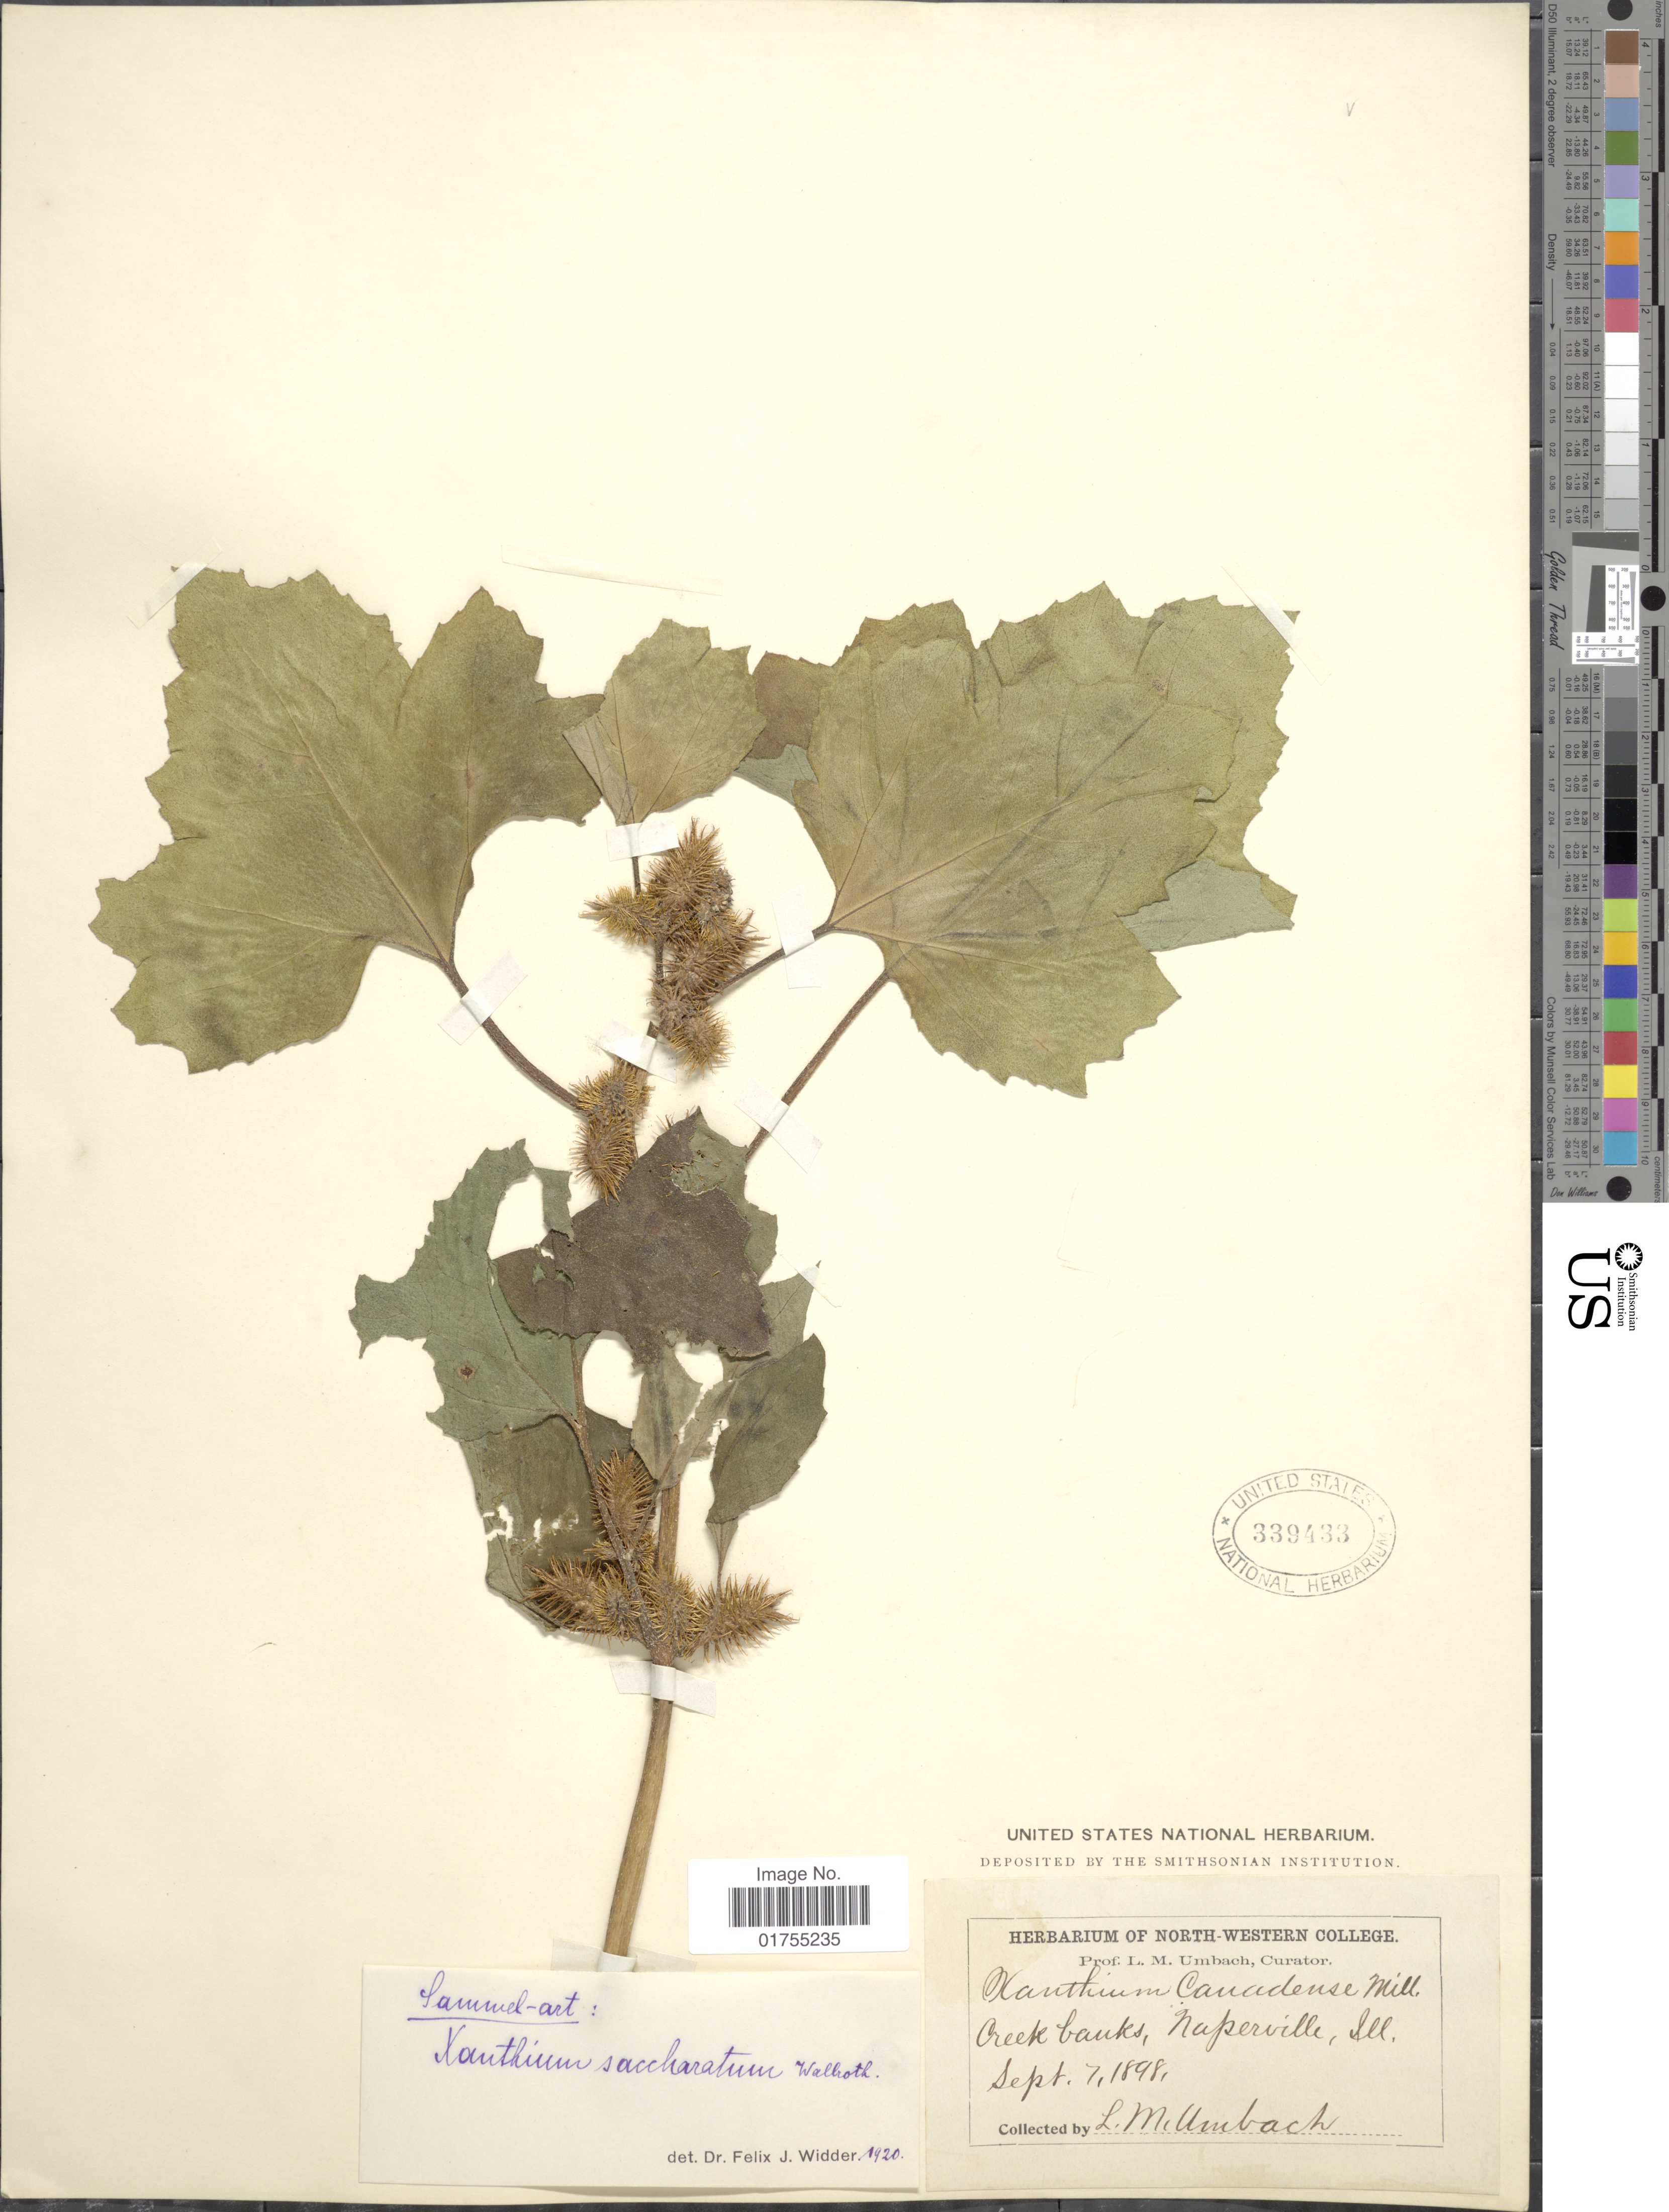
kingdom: Plantae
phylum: Tracheophyta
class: Magnoliopsida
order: Asterales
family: Asteraceae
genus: Xanthium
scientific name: Xanthium strumarium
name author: L.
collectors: L. M. Umbach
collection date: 1898-09-07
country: United States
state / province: Illinois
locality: Creek banks, naperville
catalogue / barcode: US 339433